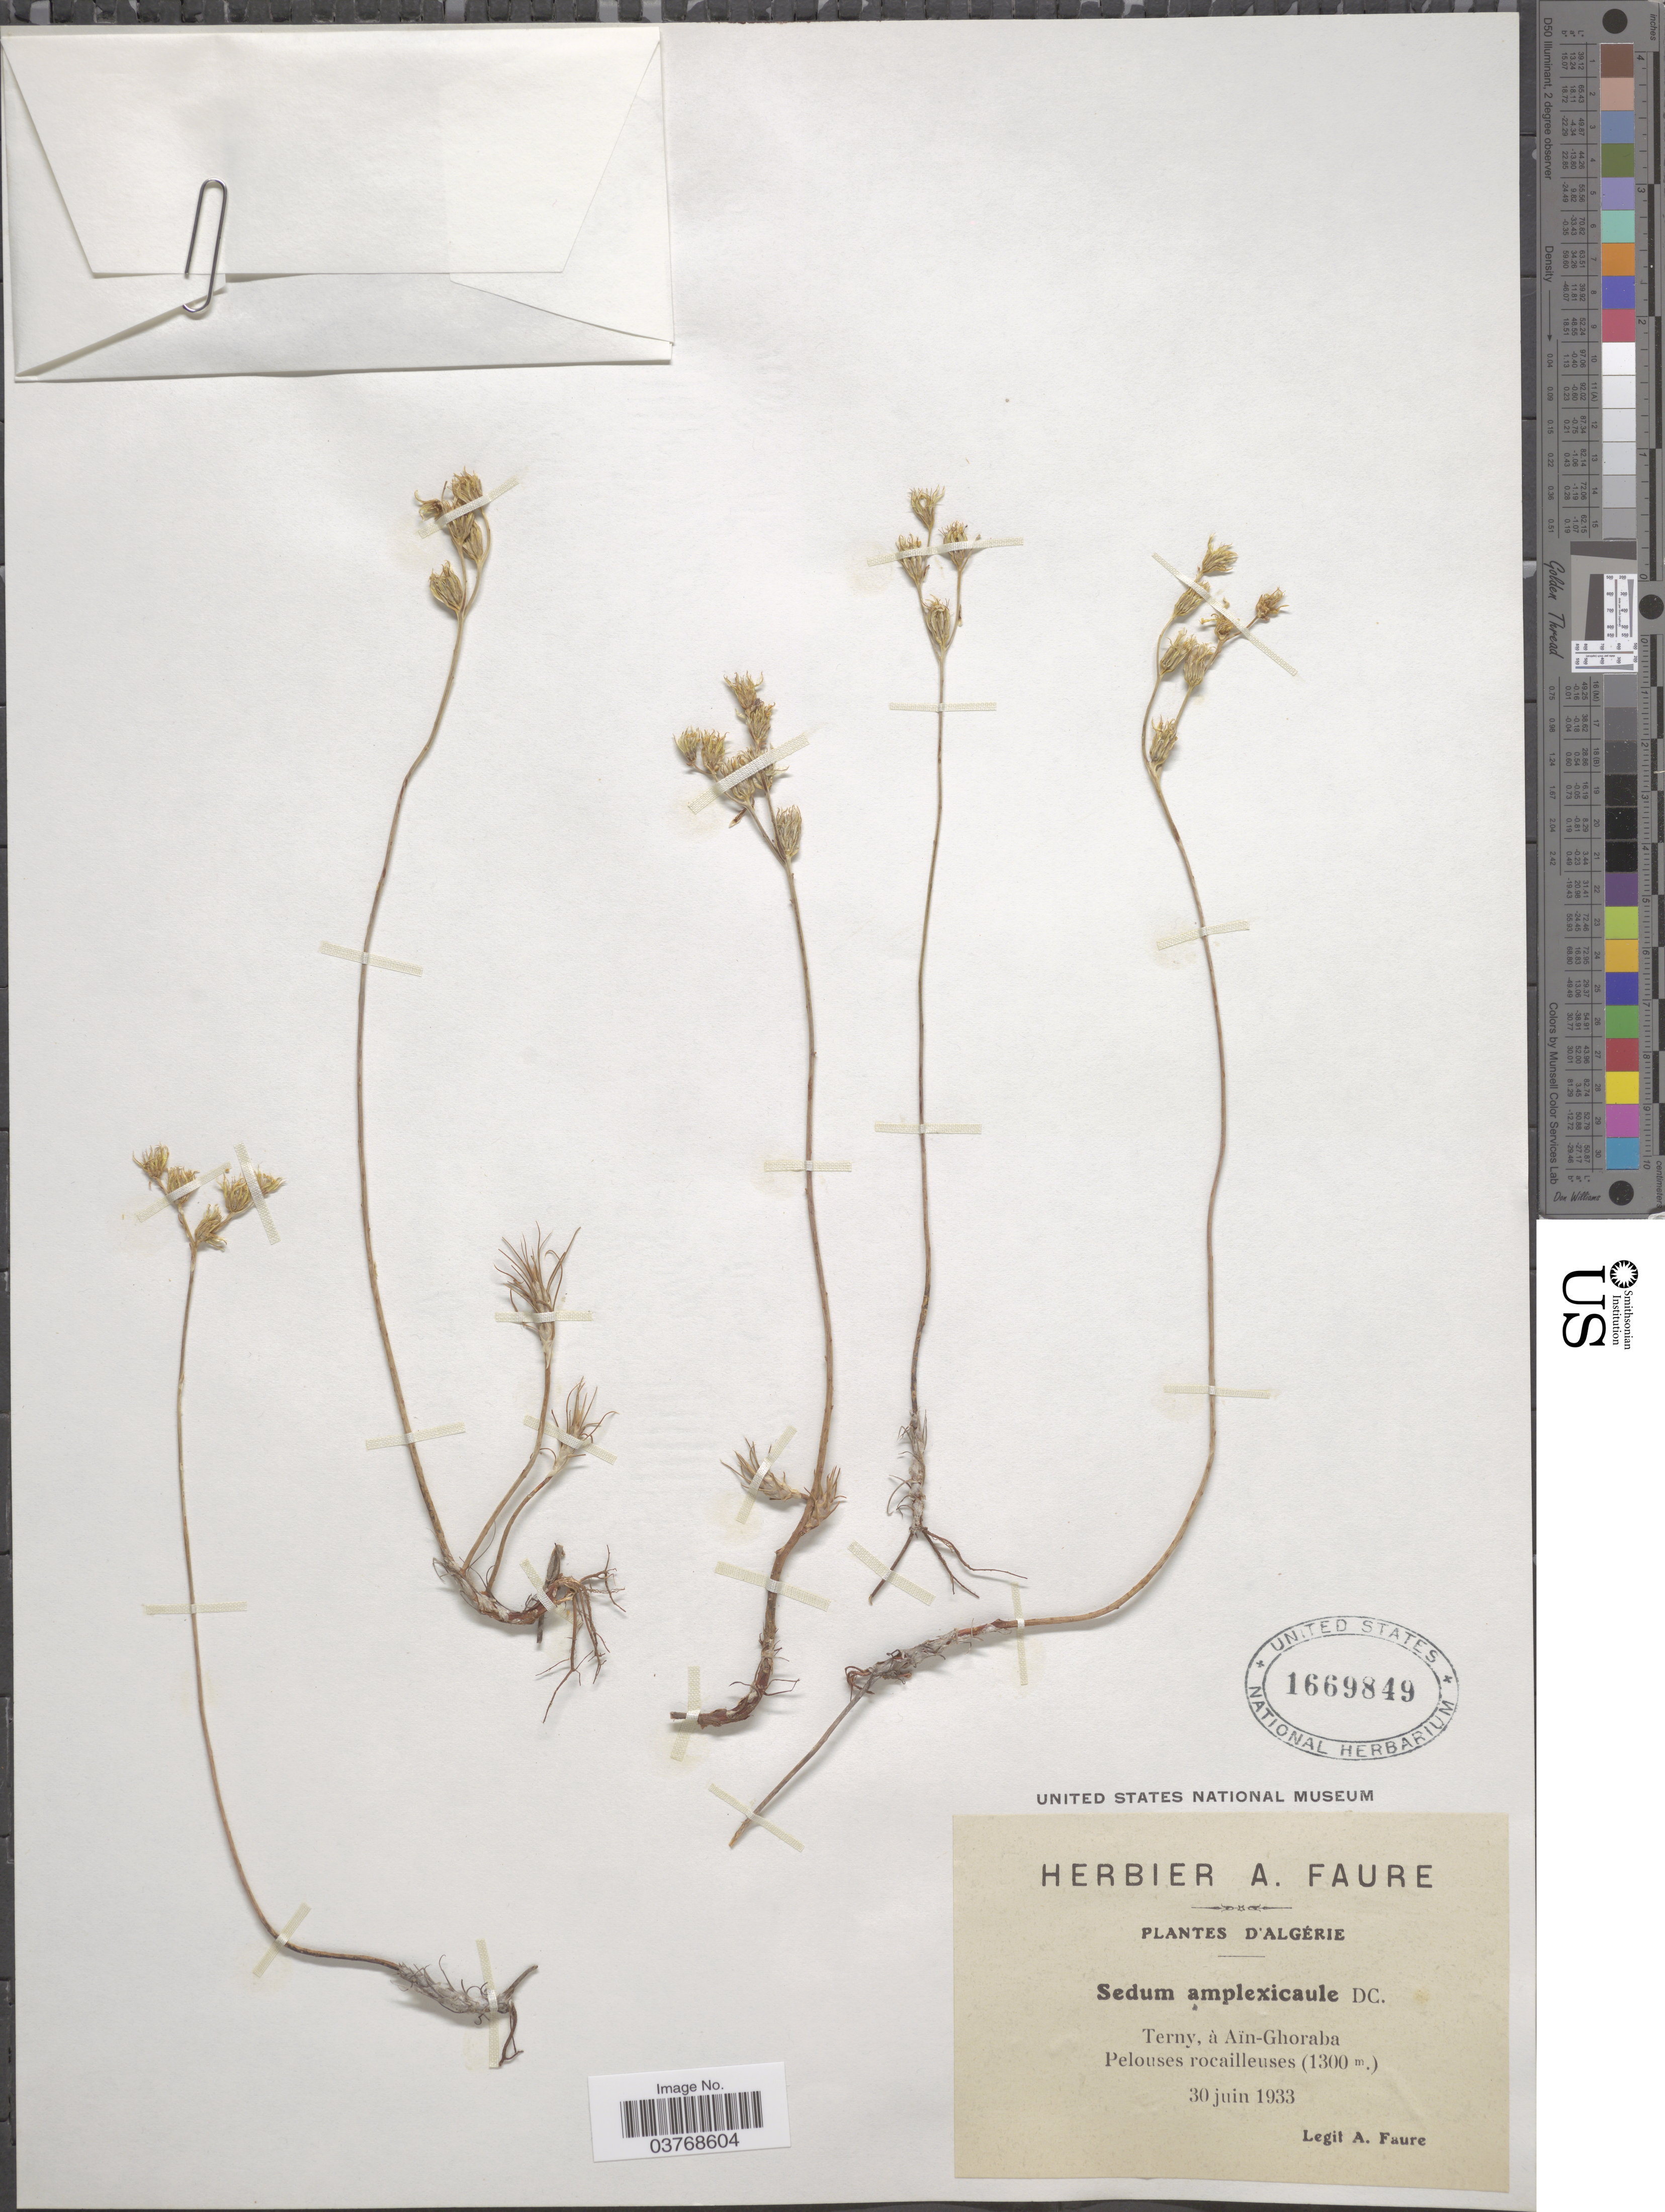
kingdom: Plantae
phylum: Tracheophyta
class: Magnoliopsida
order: Saxifragales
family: Crassulaceae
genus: Petrosedum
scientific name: Petrosedum amplexicaule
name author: (DC.) Velayos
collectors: A. Faure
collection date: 1933-06-30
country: Algeria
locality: Terny, à Aïn-Ghoraba.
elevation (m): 1300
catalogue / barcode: US 1669849